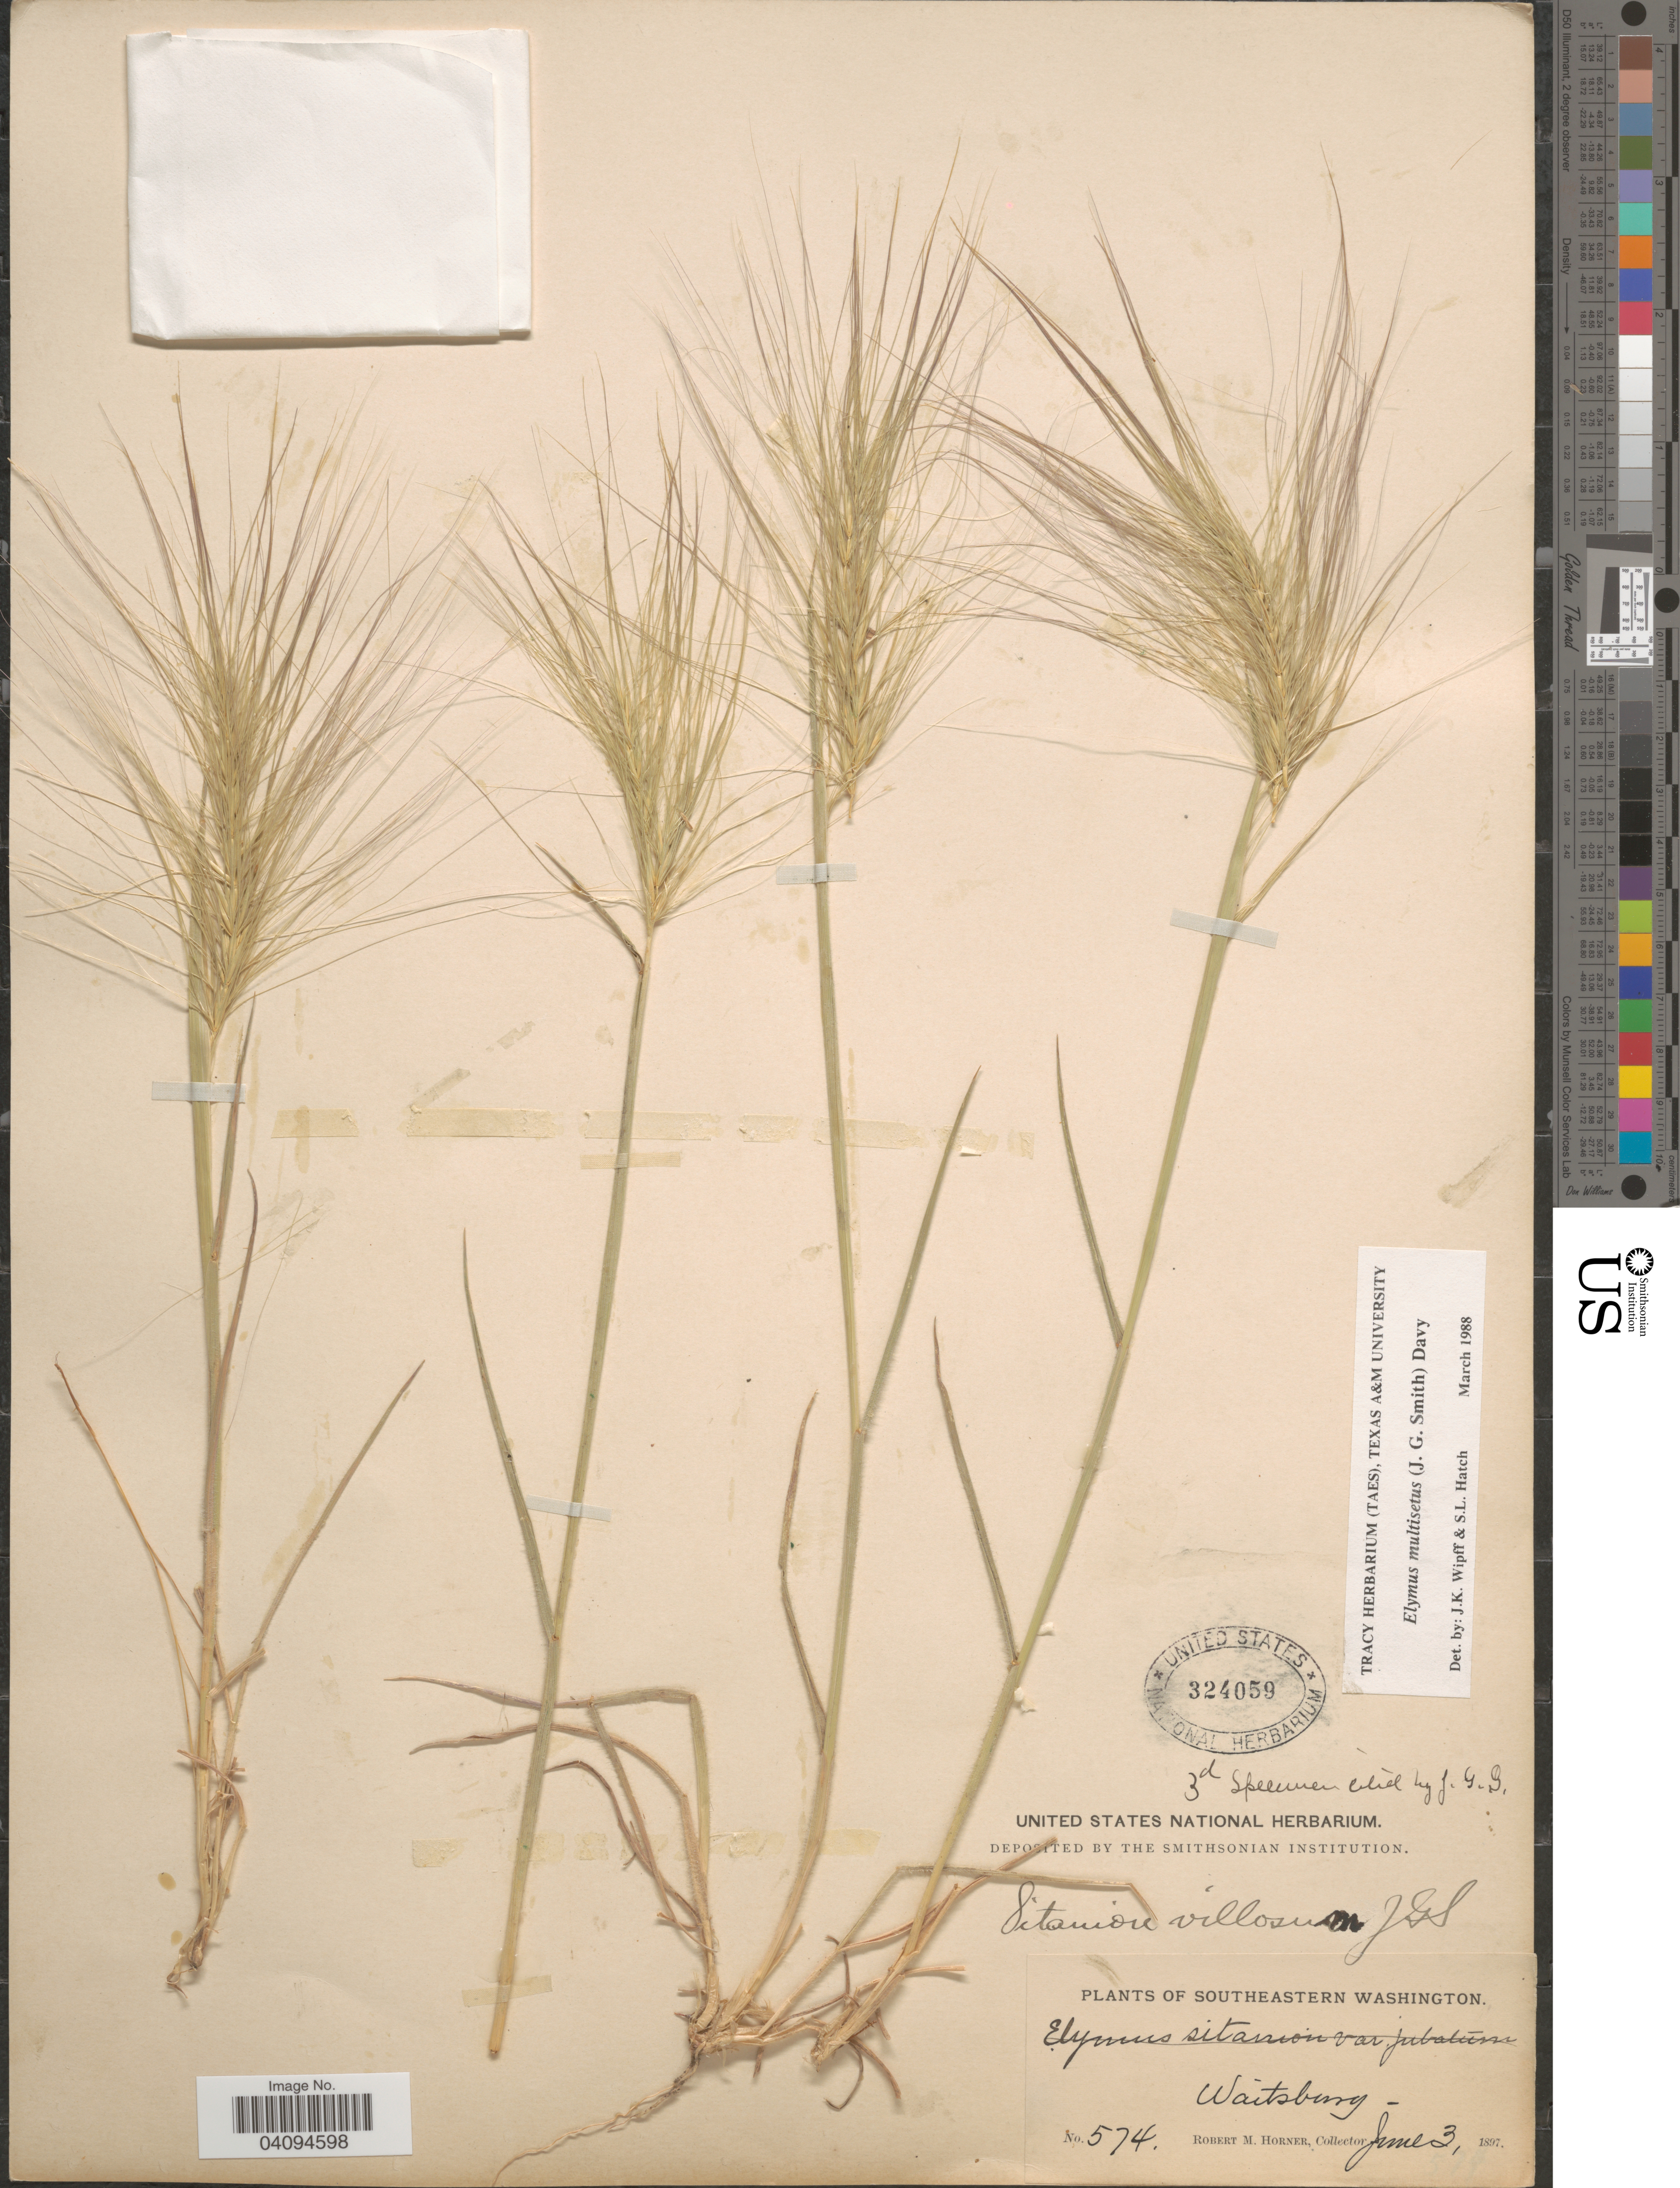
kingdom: Plantae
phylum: Tracheophyta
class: Liliopsida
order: Poales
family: Poaceae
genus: Elymus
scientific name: Elymus multisetus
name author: (J.G. Sm.) Burtt Davy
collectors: R. Horner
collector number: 574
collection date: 1897-06-03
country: United States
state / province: Washington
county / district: Walla Walla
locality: Southeastern Washington. Waitsburg.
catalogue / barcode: US 324059